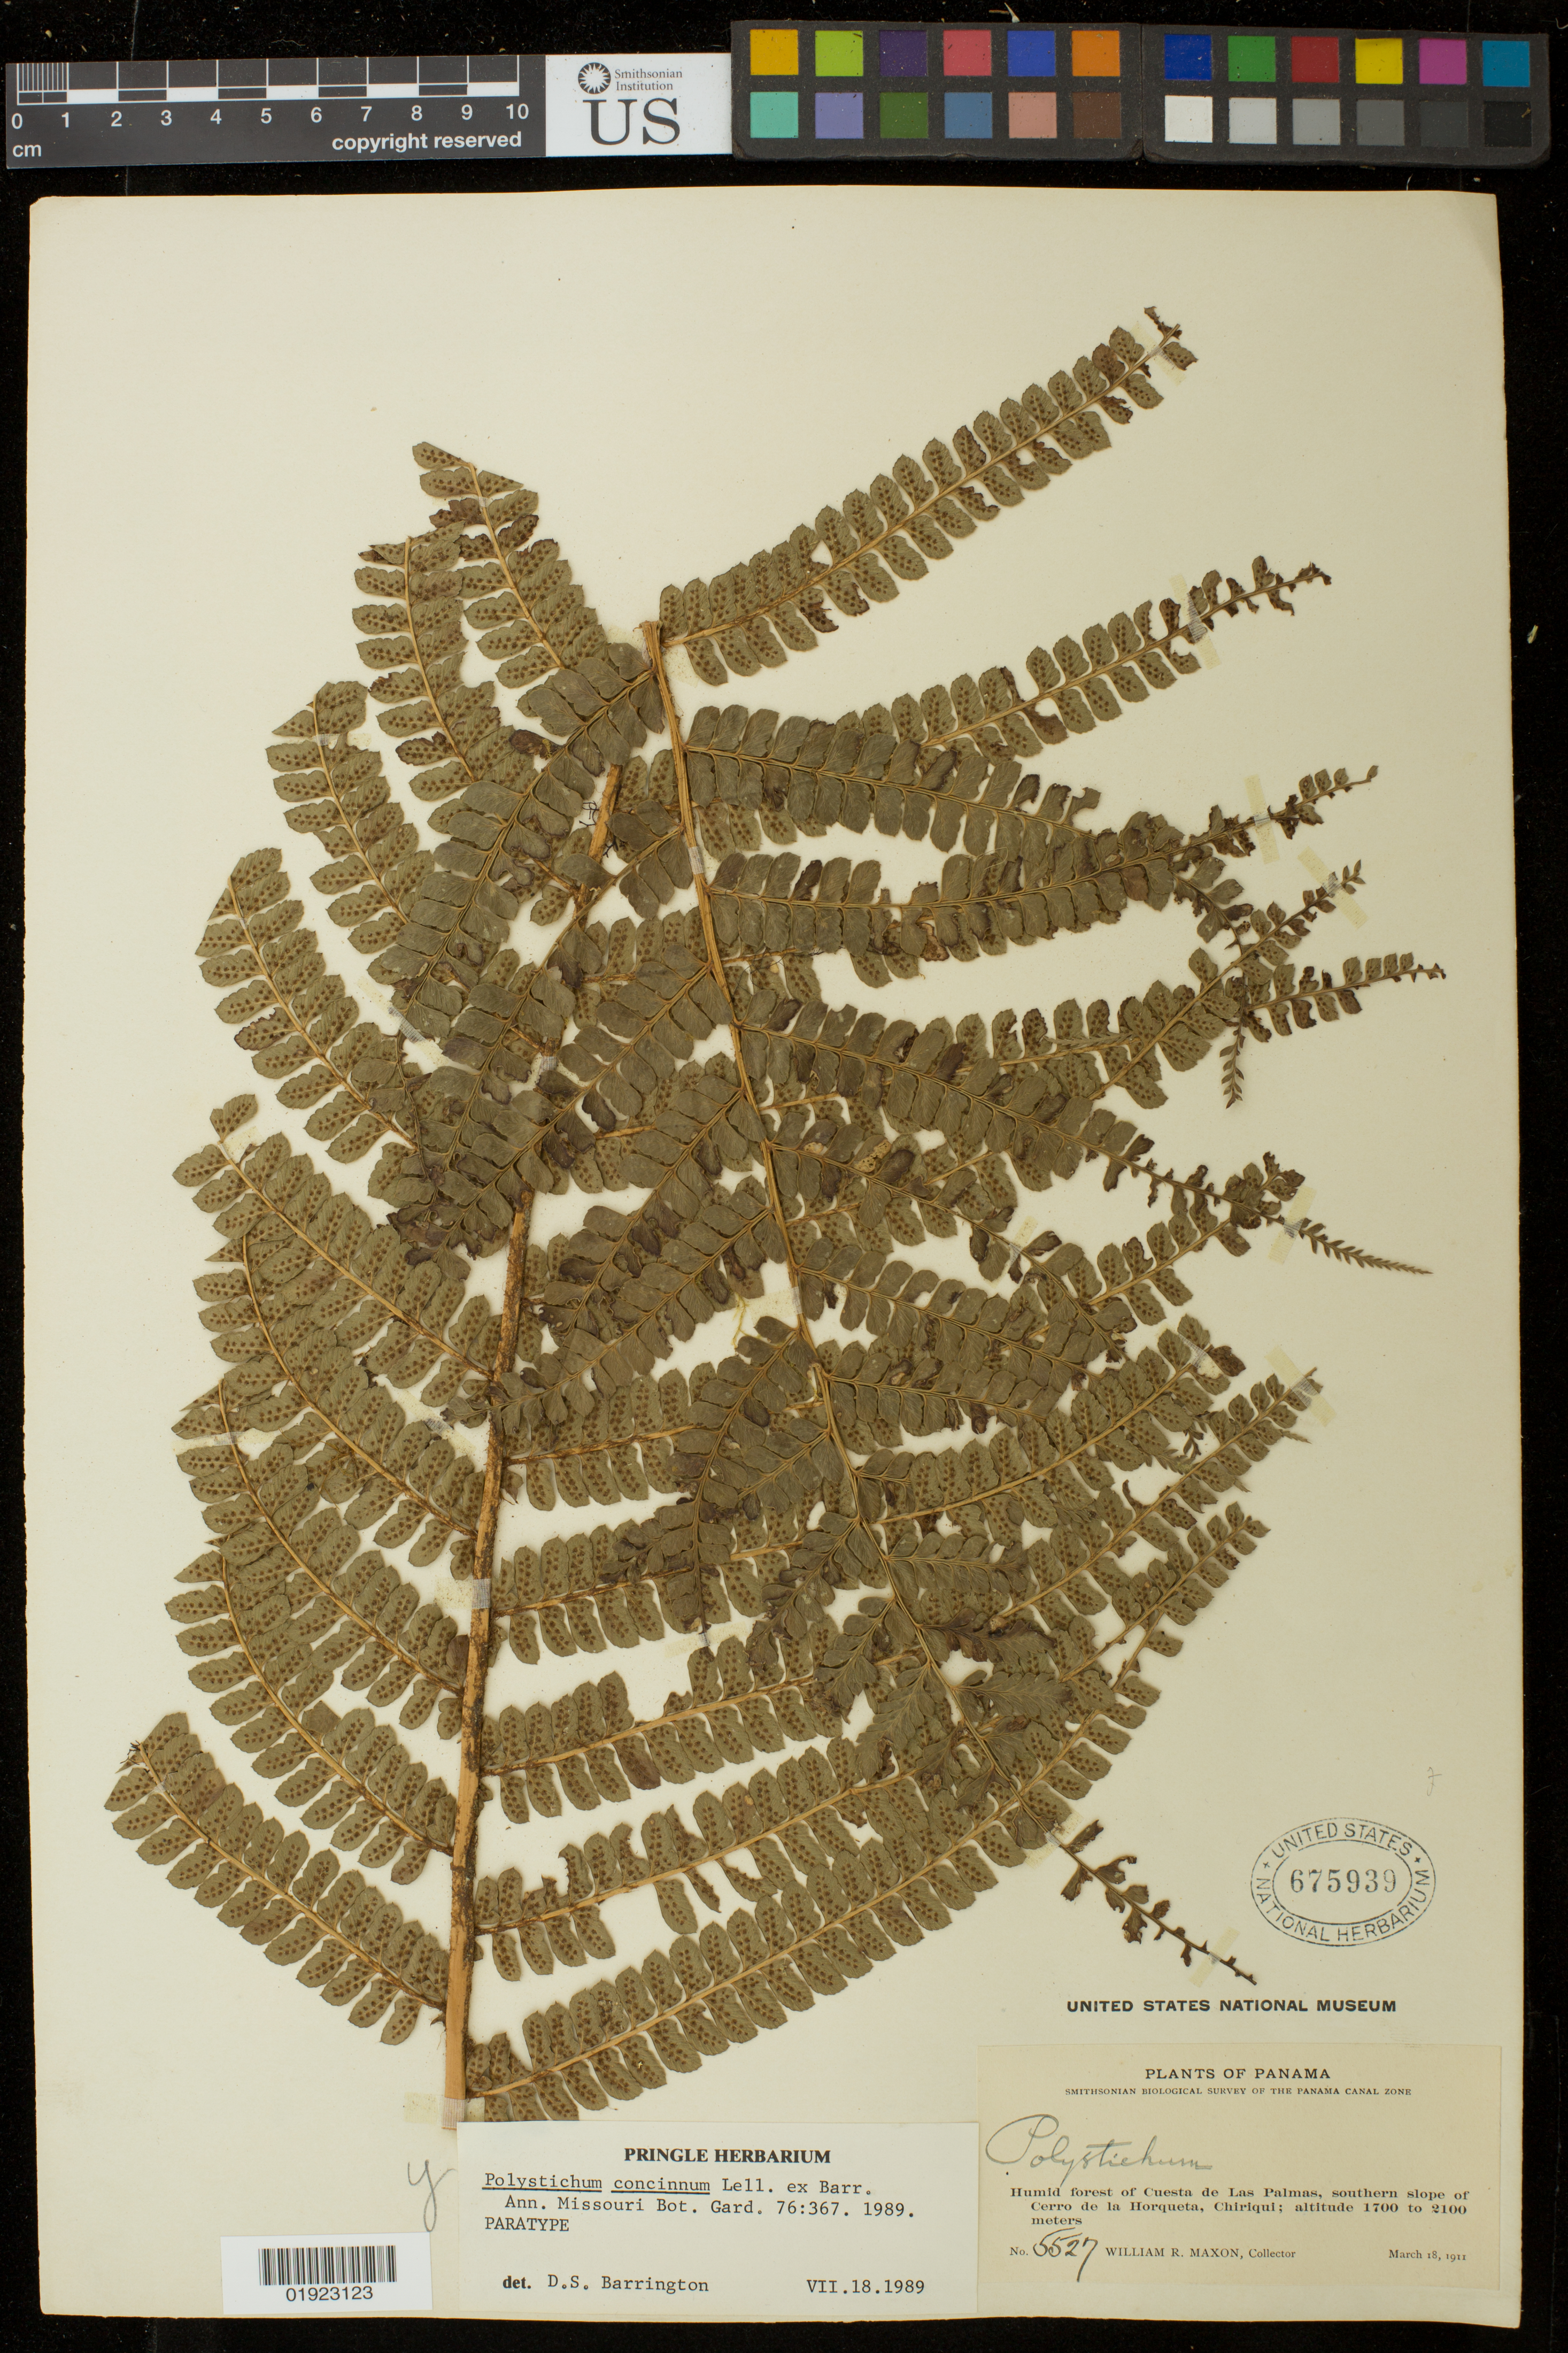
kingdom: Plantae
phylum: Tracheophyta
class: Polypodiopsida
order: Polypodiales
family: Dryopteridaceae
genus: Polystichum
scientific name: Polystichum concinnum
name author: Lellinger ex Barrington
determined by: Barrington, D. S., Curator (VT), University of Vermont (UNITED STATES)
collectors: W. R. Maxon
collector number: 5527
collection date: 1911-03-18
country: Panama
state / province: Chiriqui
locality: Cuesta de las Palmas, southern slope of Cerro de la Horqueta.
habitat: Humid forest.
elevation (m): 1700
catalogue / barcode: US 675939